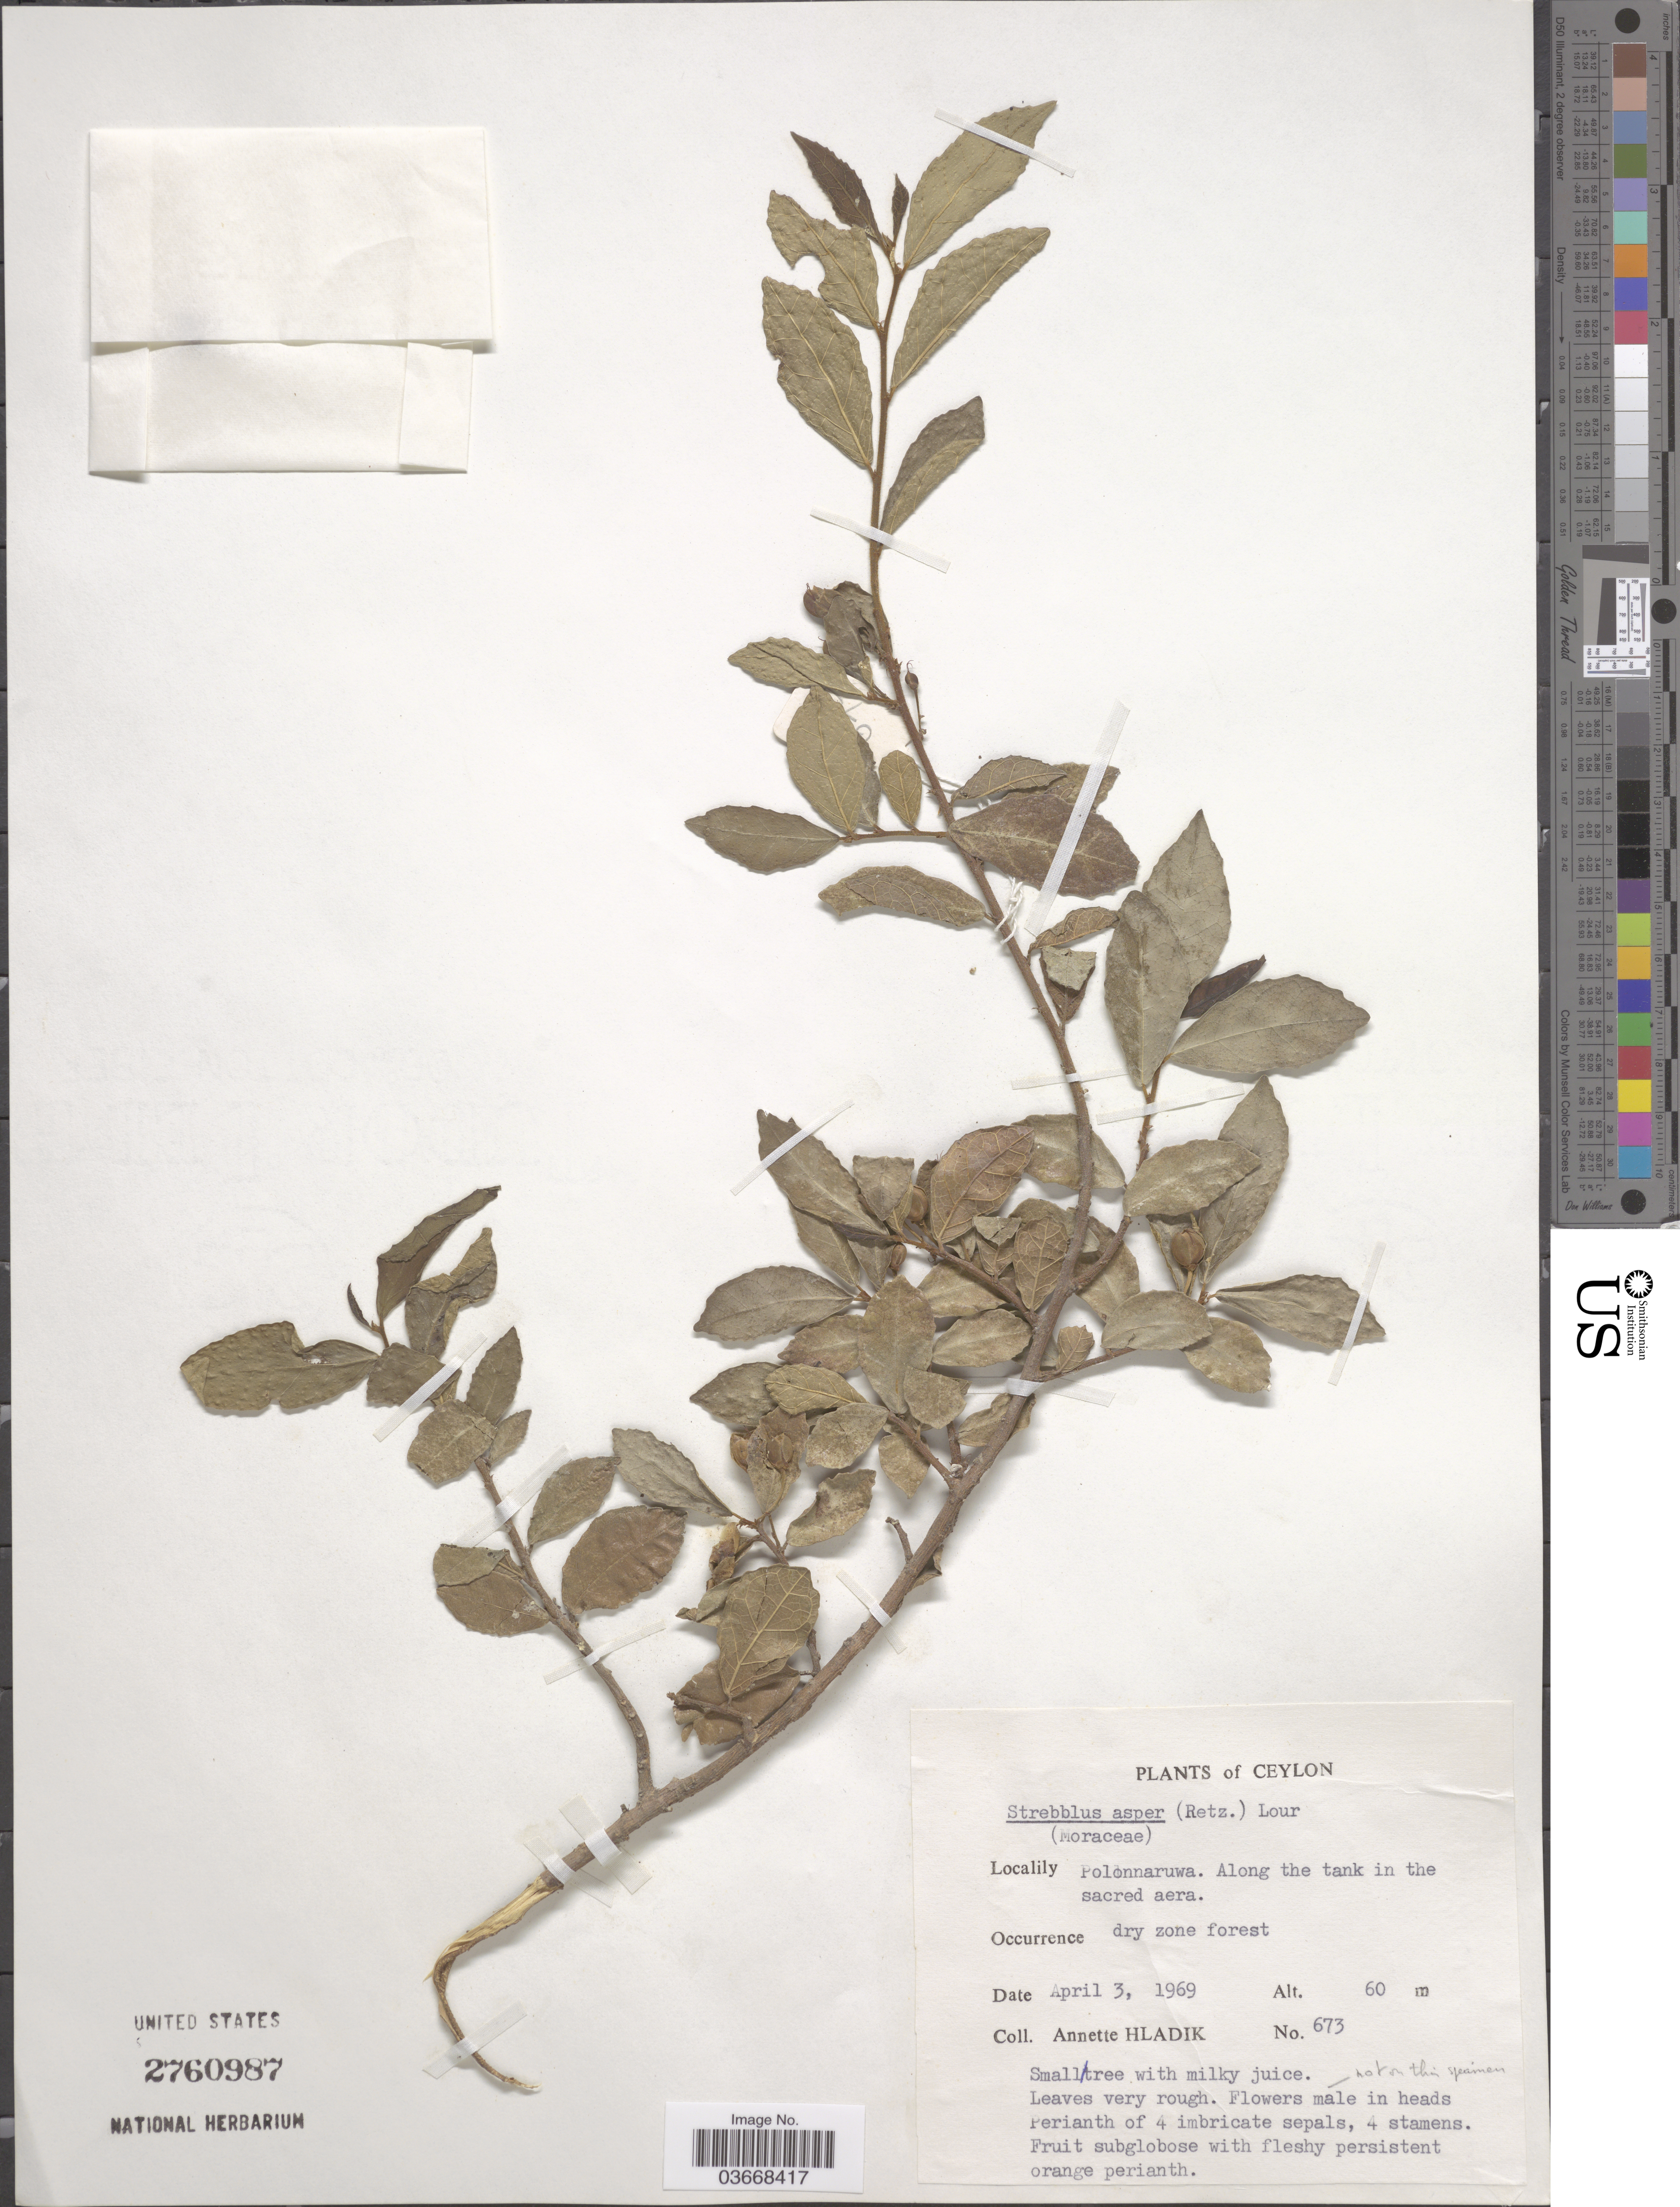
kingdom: Plantae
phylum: Tracheophyta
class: Magnoliopsida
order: Rosales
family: Moraceae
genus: Streblus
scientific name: Streblus asper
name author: Lour.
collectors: A. Hladik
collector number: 673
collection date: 1969-04-03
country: Sri Lanka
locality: Ceylon. Polonnaruwa. Along the tank in the sacred area.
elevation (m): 60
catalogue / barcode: US 2760987